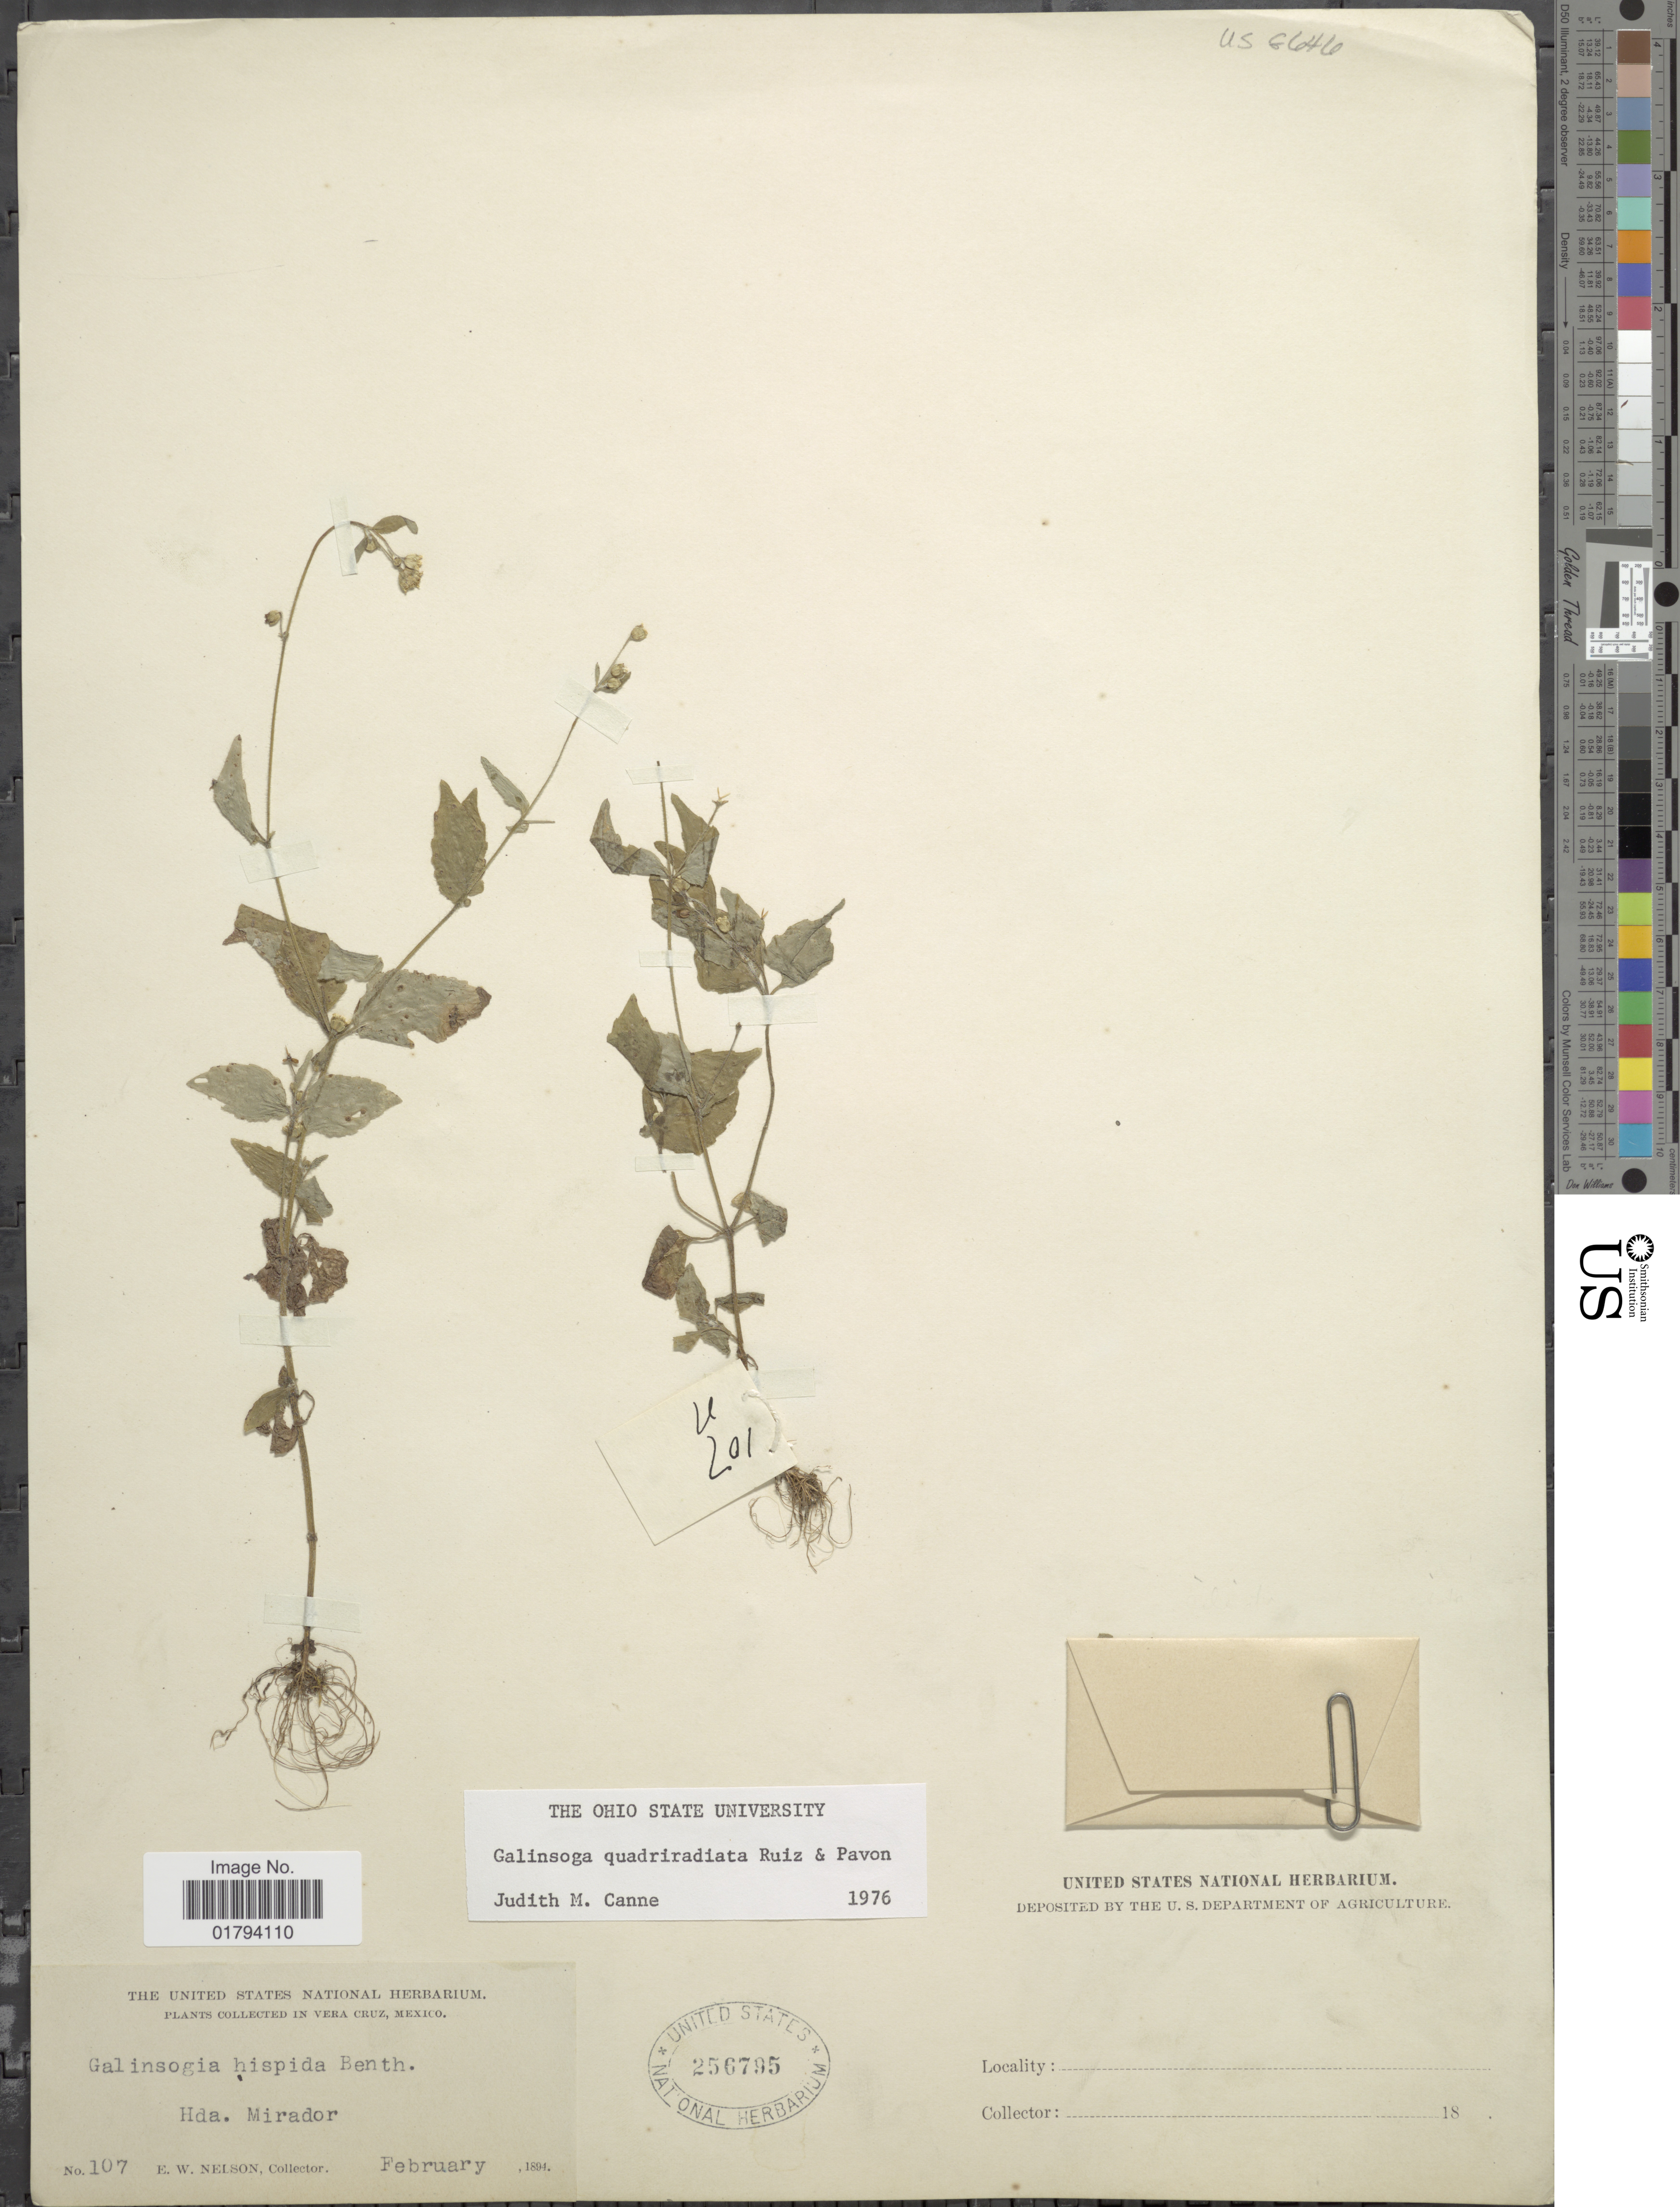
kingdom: Plantae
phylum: Tracheophyta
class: Magnoliopsida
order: Asterales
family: Asteraceae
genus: Galinsoga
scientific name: Galinsoga quadriradiata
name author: Ruiz & Pav.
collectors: E. W. Nelson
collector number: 107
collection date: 1894-02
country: Mexico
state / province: Veracruz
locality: Vera Cruz, Hda. Mirador.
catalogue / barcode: US 256795